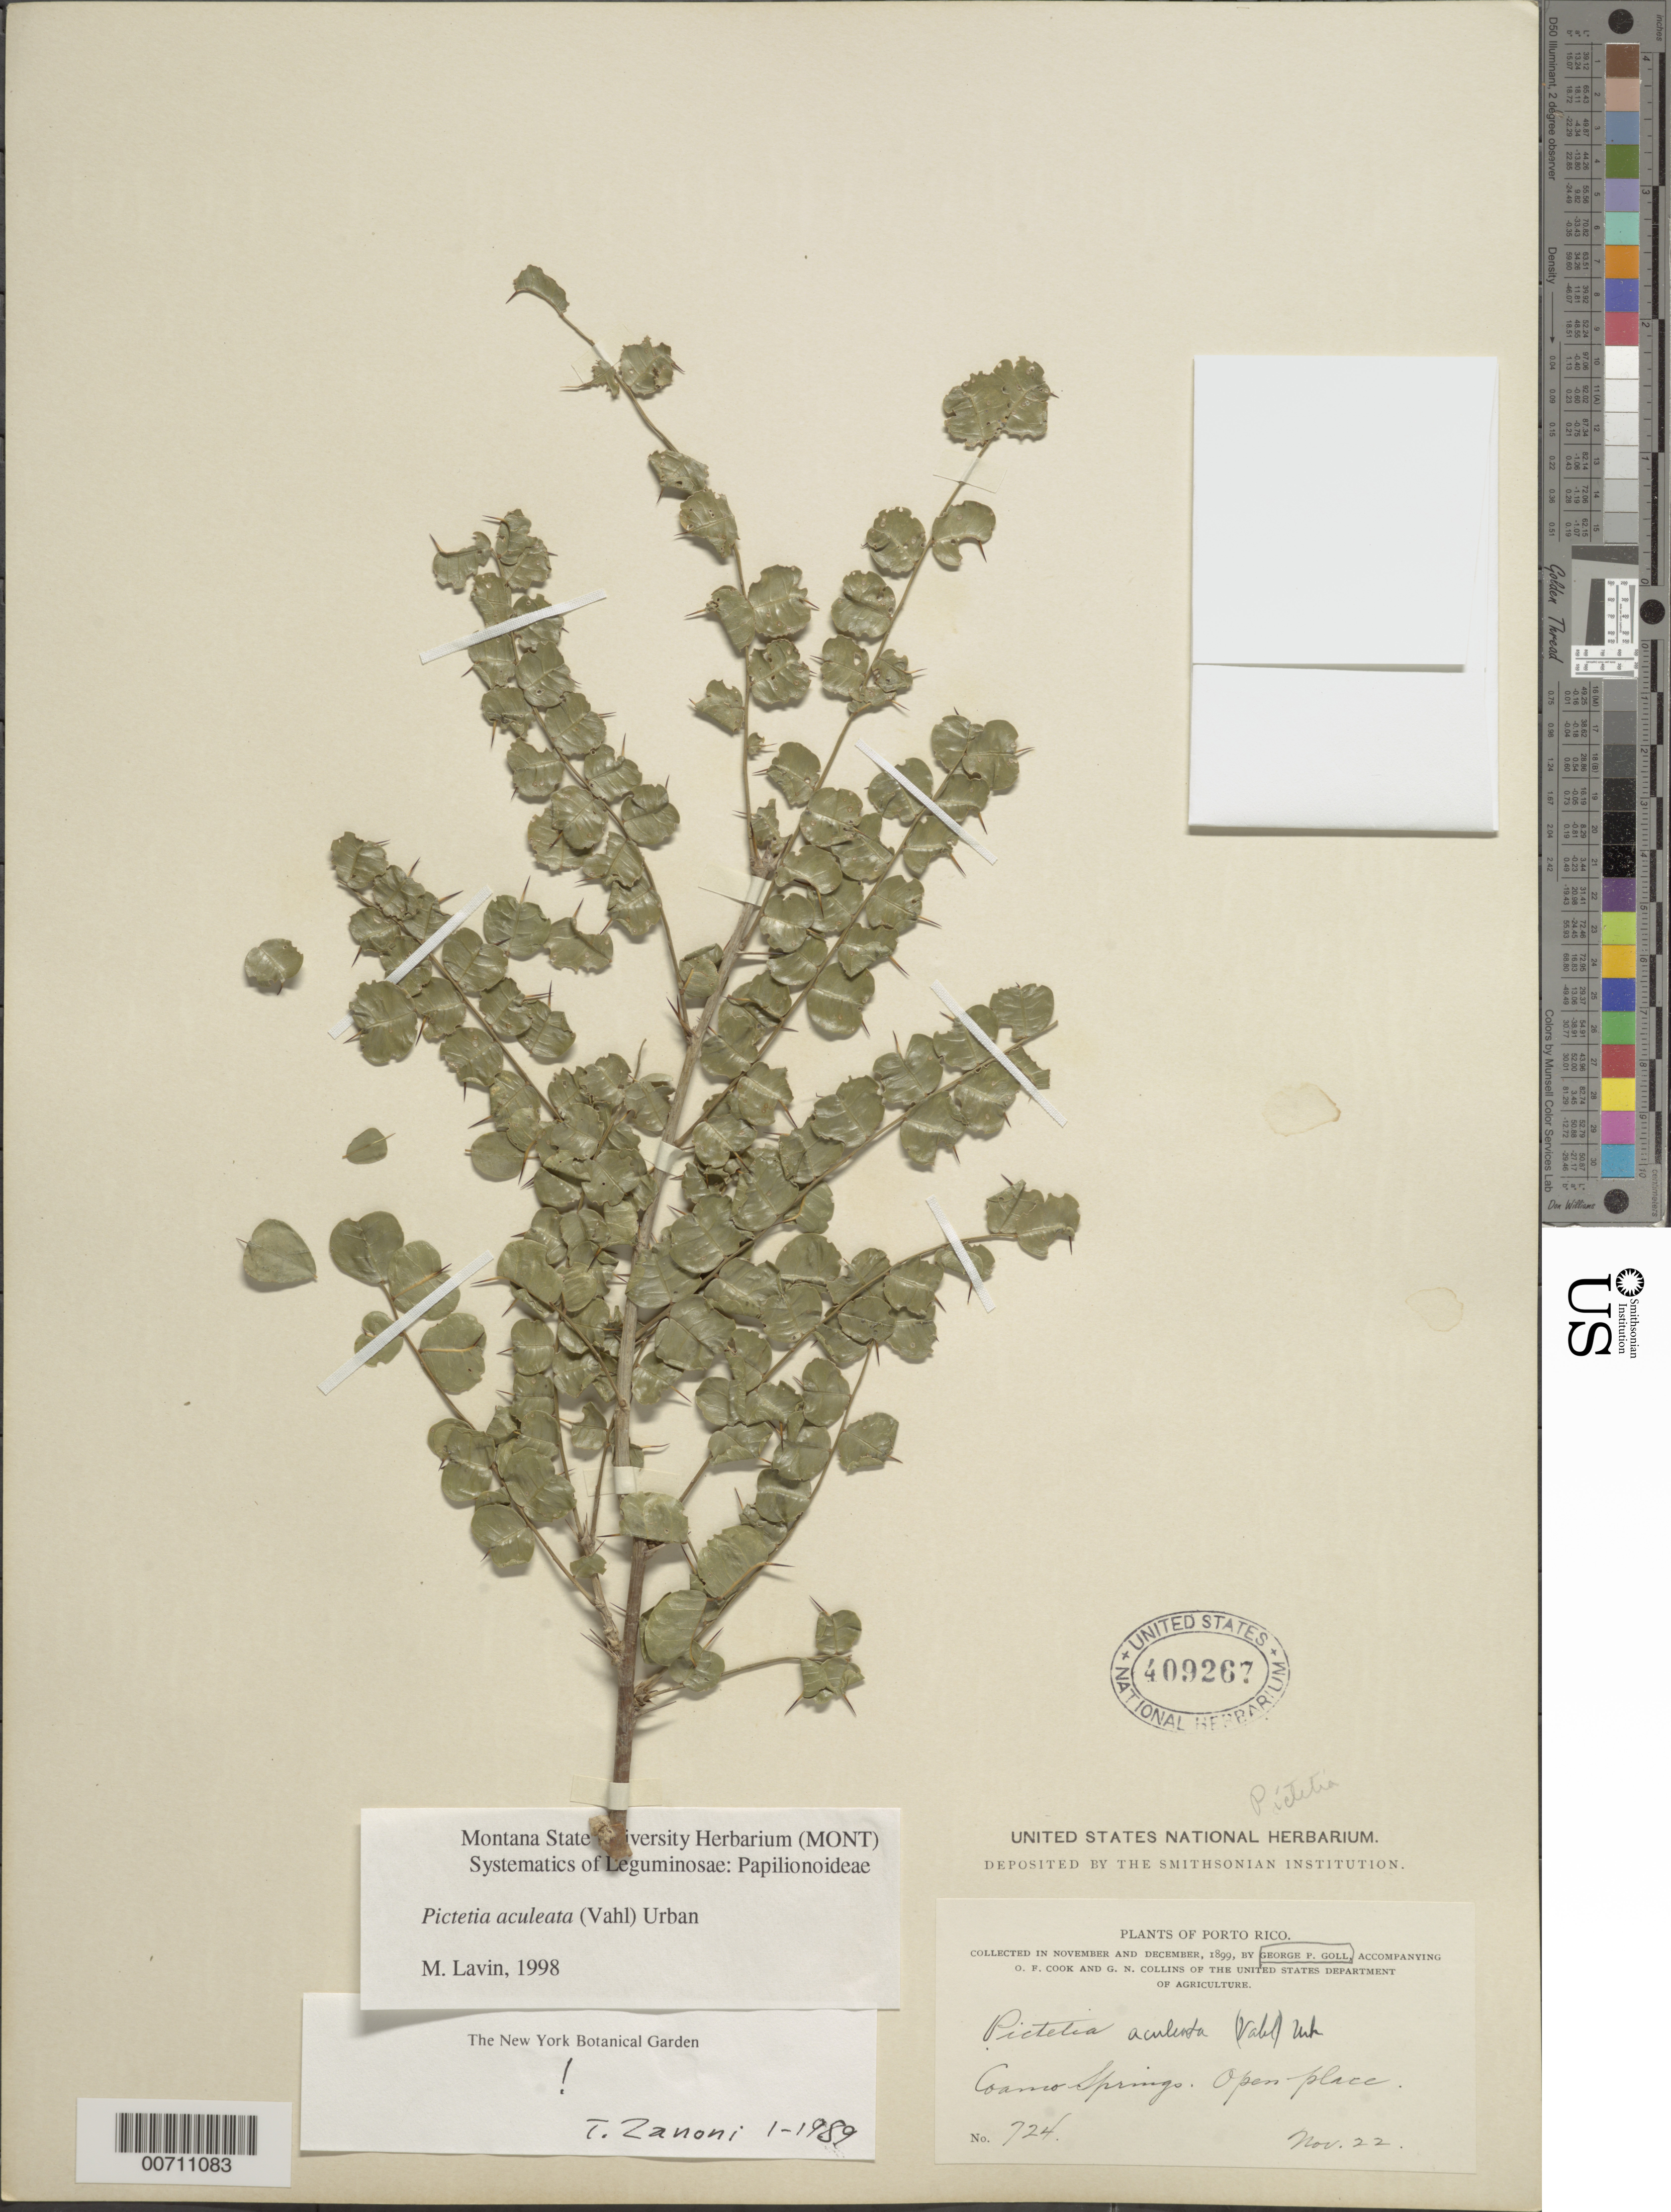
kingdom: Plantae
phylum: Tracheophyta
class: Magnoliopsida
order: Fabales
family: Fabaceae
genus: Pictetia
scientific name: Pictetia aculeata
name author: (Vahl) Urb.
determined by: Lavin, M.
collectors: G. Goll, O. F. Cook & G. Collins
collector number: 724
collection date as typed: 22 Nov 1899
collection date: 1899-11-22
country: Puerto Rico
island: Greater Antilles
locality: Coamo Springs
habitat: Open place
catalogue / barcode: US 409267